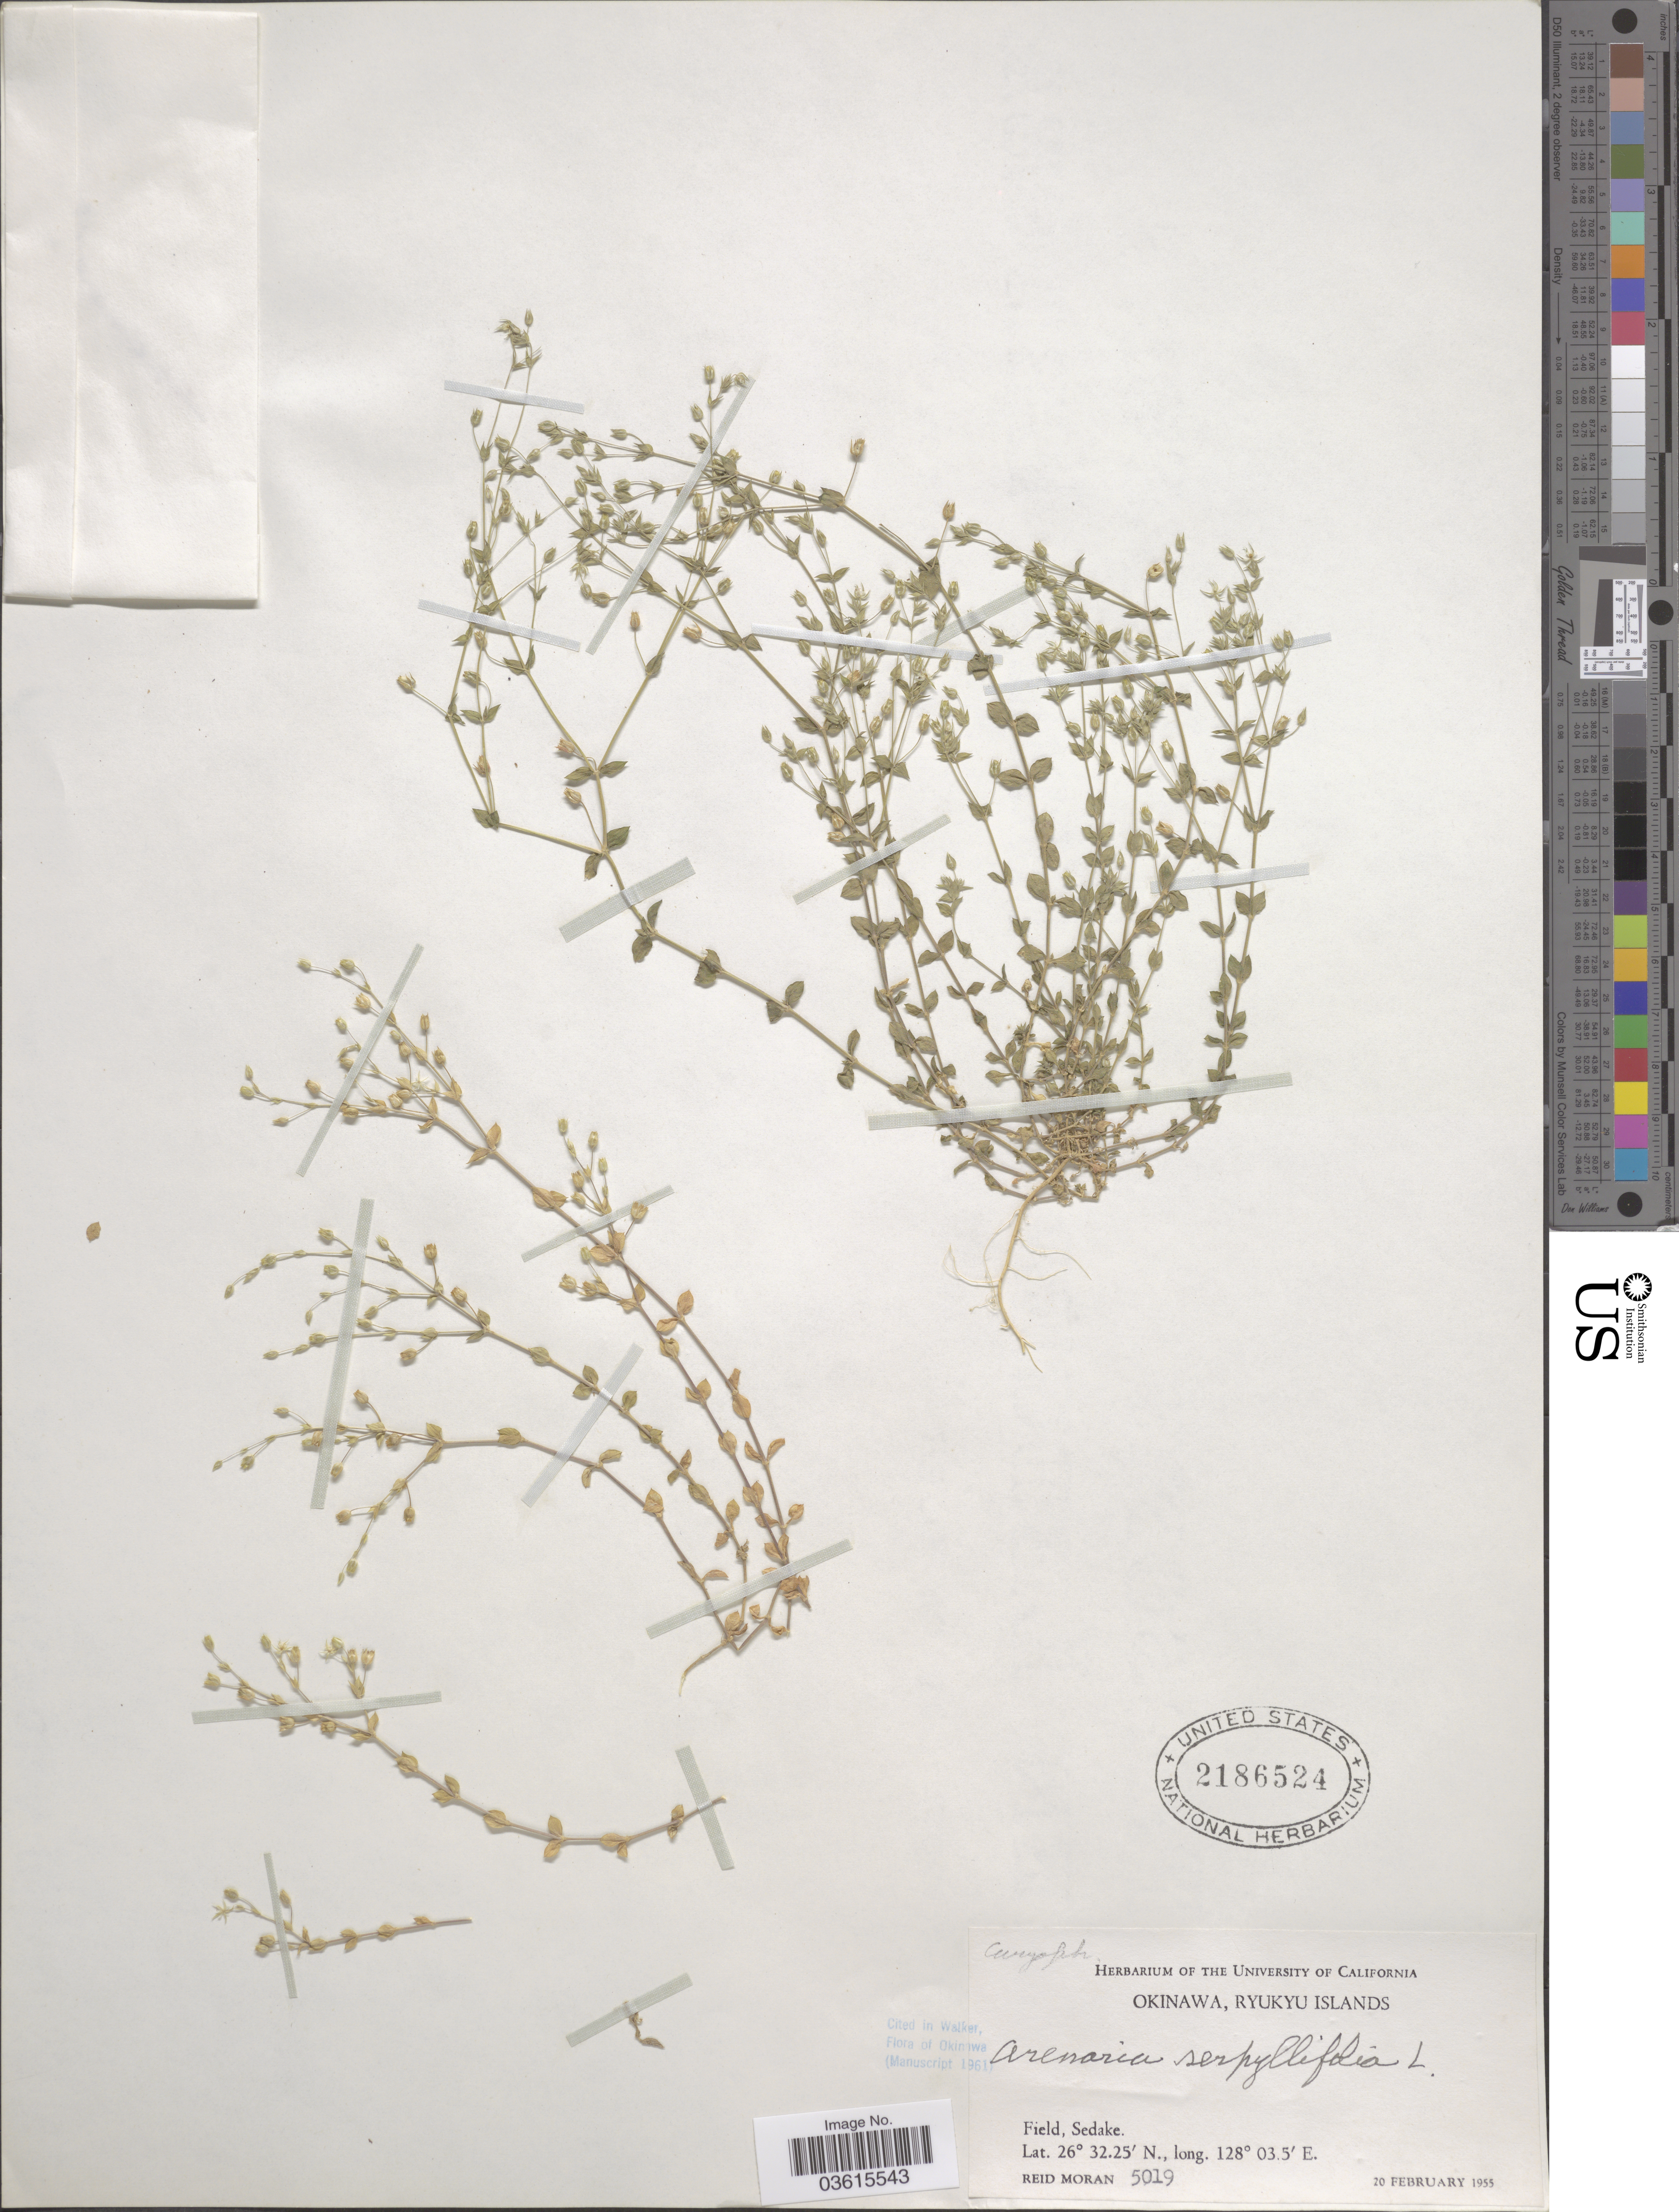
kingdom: Plantae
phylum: Tracheophyta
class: Magnoliopsida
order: Caryophyllales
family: Caryophyllaceae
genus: Arenaria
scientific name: Arenaria serpyllifolia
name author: L.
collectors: R. Moran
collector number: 5019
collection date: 1955-02-20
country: Japan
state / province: Okinawa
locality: Ryukyu Islands. Field, Sedake.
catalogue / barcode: US 2186524